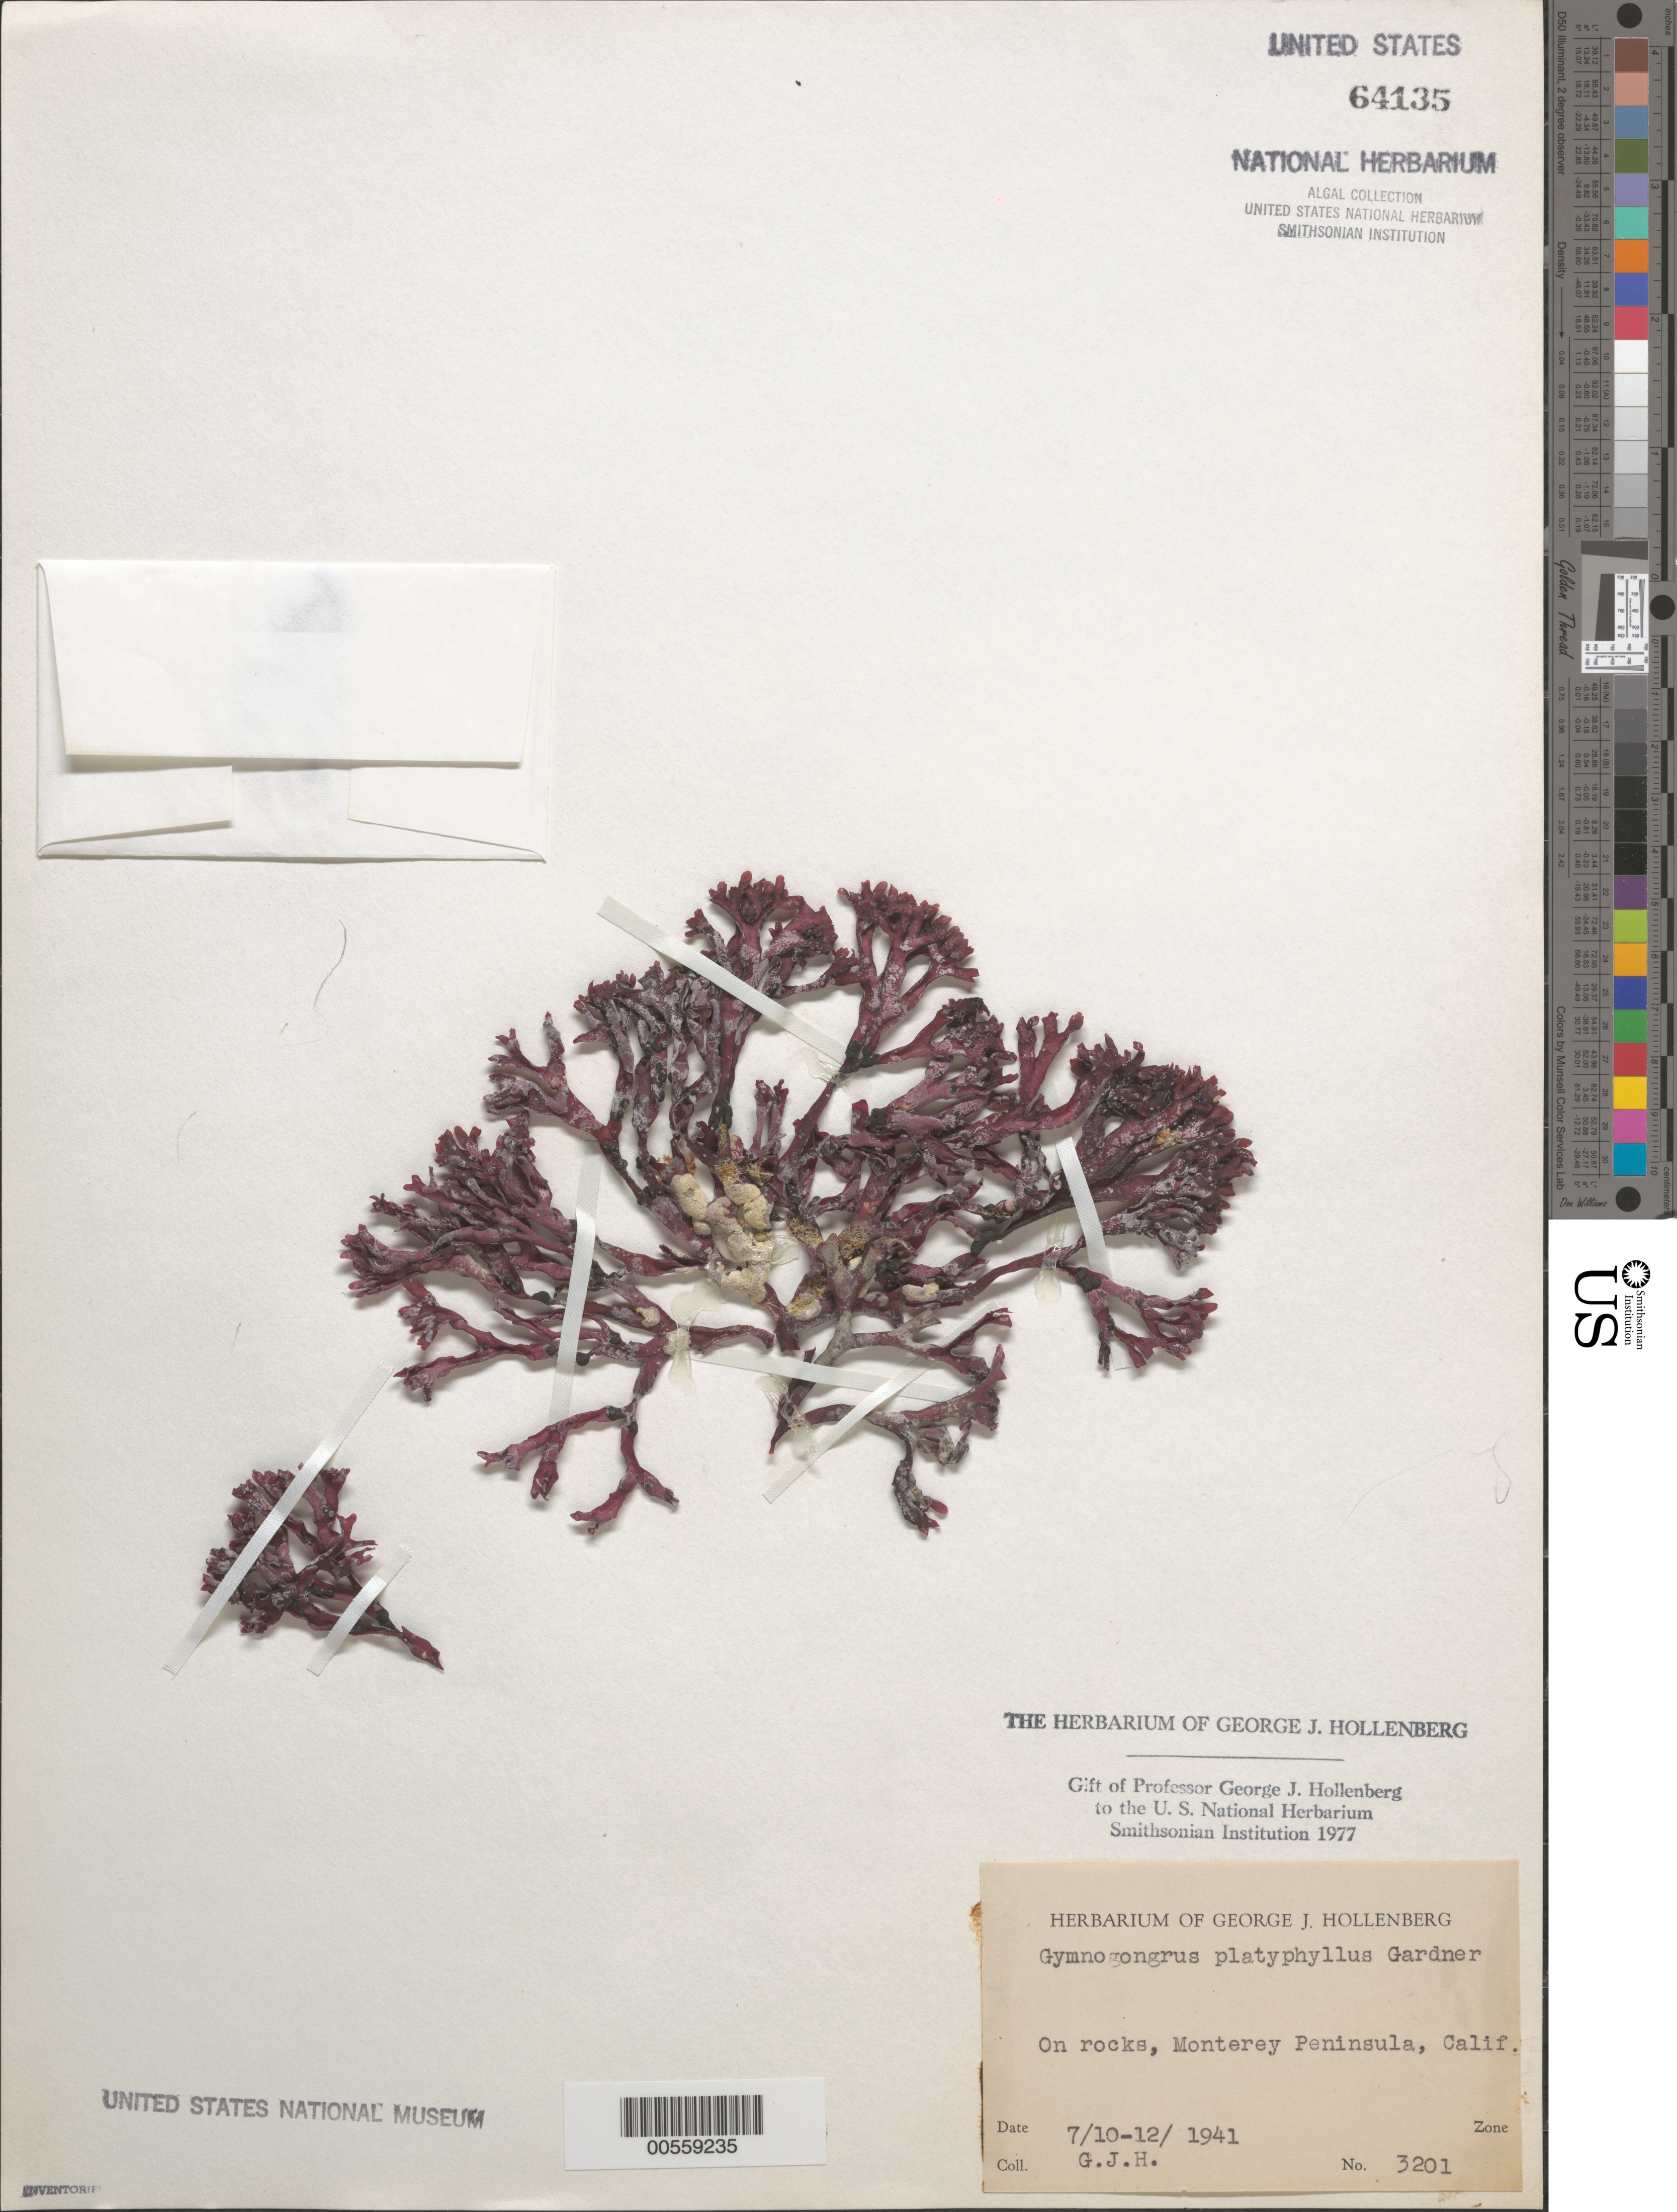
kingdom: Plantae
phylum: Rhodophyta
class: Florideophyceae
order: Gigartinales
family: Phyllophoraceae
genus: Gymnogongrus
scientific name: Gymnogongrus platyphyllus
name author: N.L. Gardner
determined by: Hollenberg, George J.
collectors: G. Hollenberg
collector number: GJH 3201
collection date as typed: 10 Jul 1941 TO 12 Jul 1941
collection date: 1941-07-10/1941-07-12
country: United States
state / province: California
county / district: Monterey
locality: Monterey Peninsula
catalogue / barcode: US 64135